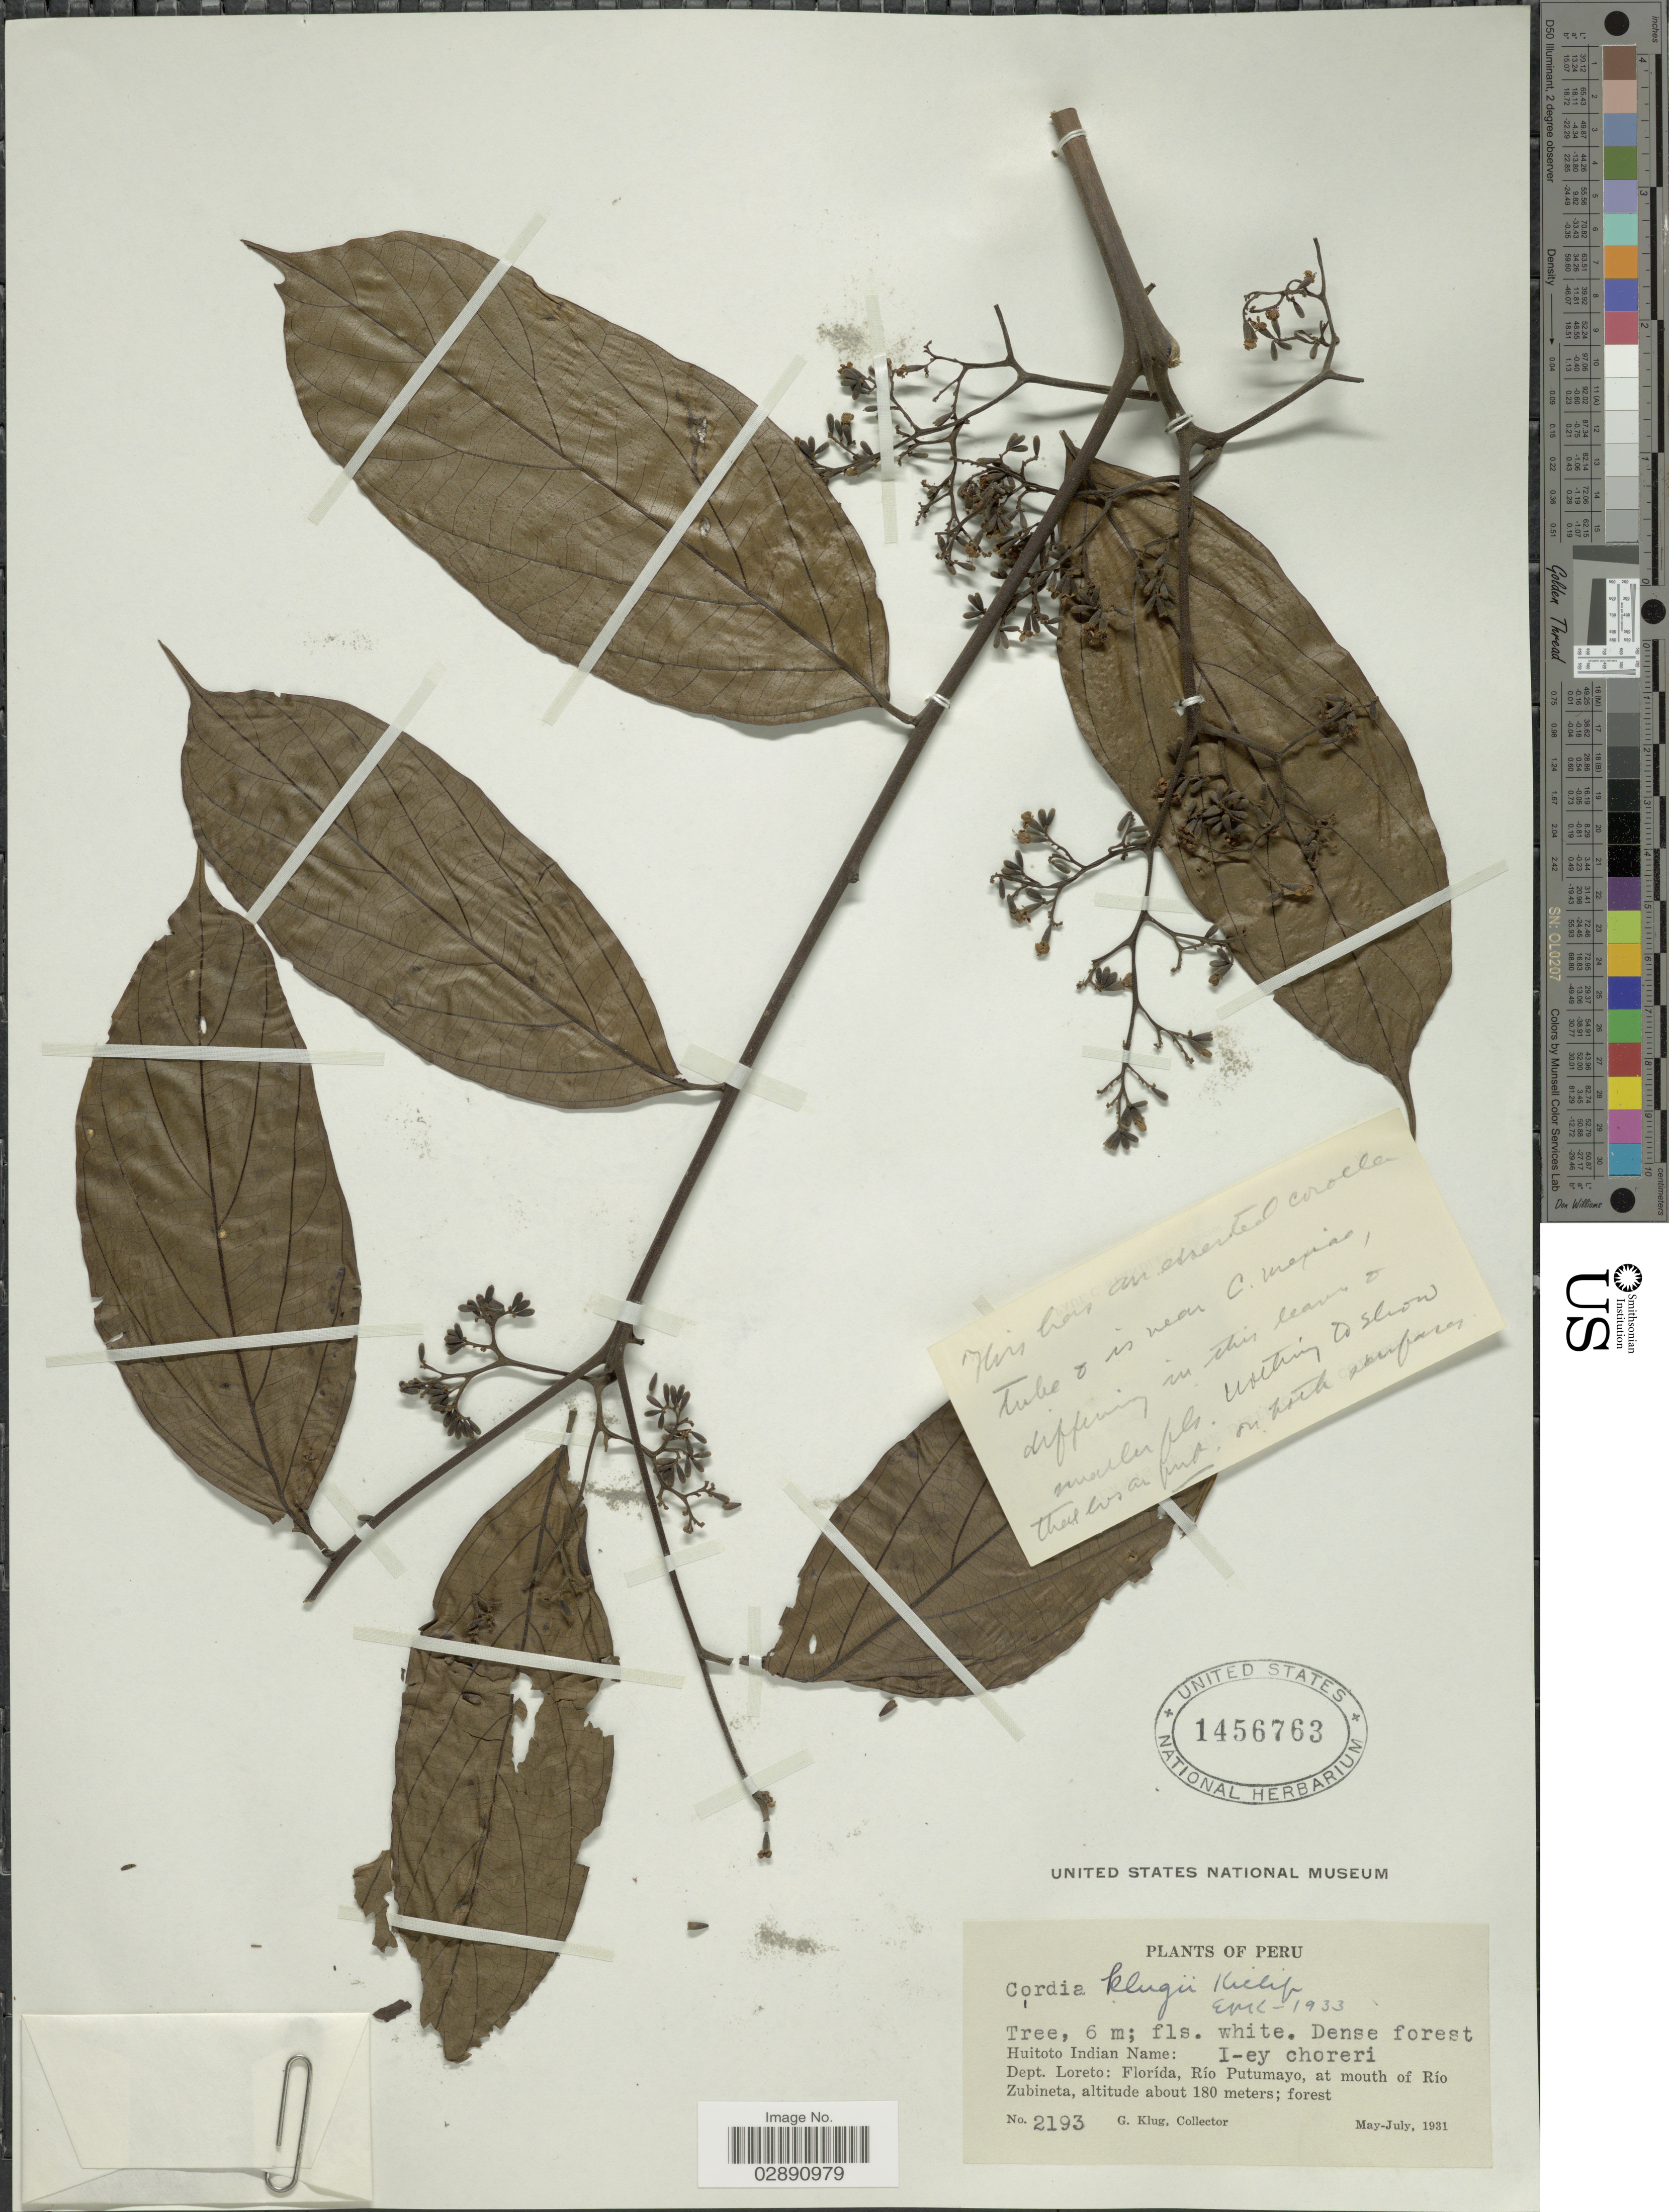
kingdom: Plantae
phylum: Tracheophyta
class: Magnoliopsida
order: Boraginales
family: Cordiaceae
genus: Cordia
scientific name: Cordia klugii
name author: Killip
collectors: G. Klug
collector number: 2193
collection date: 1931-05/1931-07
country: Peru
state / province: Loreto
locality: Dept. Loreto: Florída, Río Putumayo, at mouth of Río Zubineta.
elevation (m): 180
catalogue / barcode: US 1456763